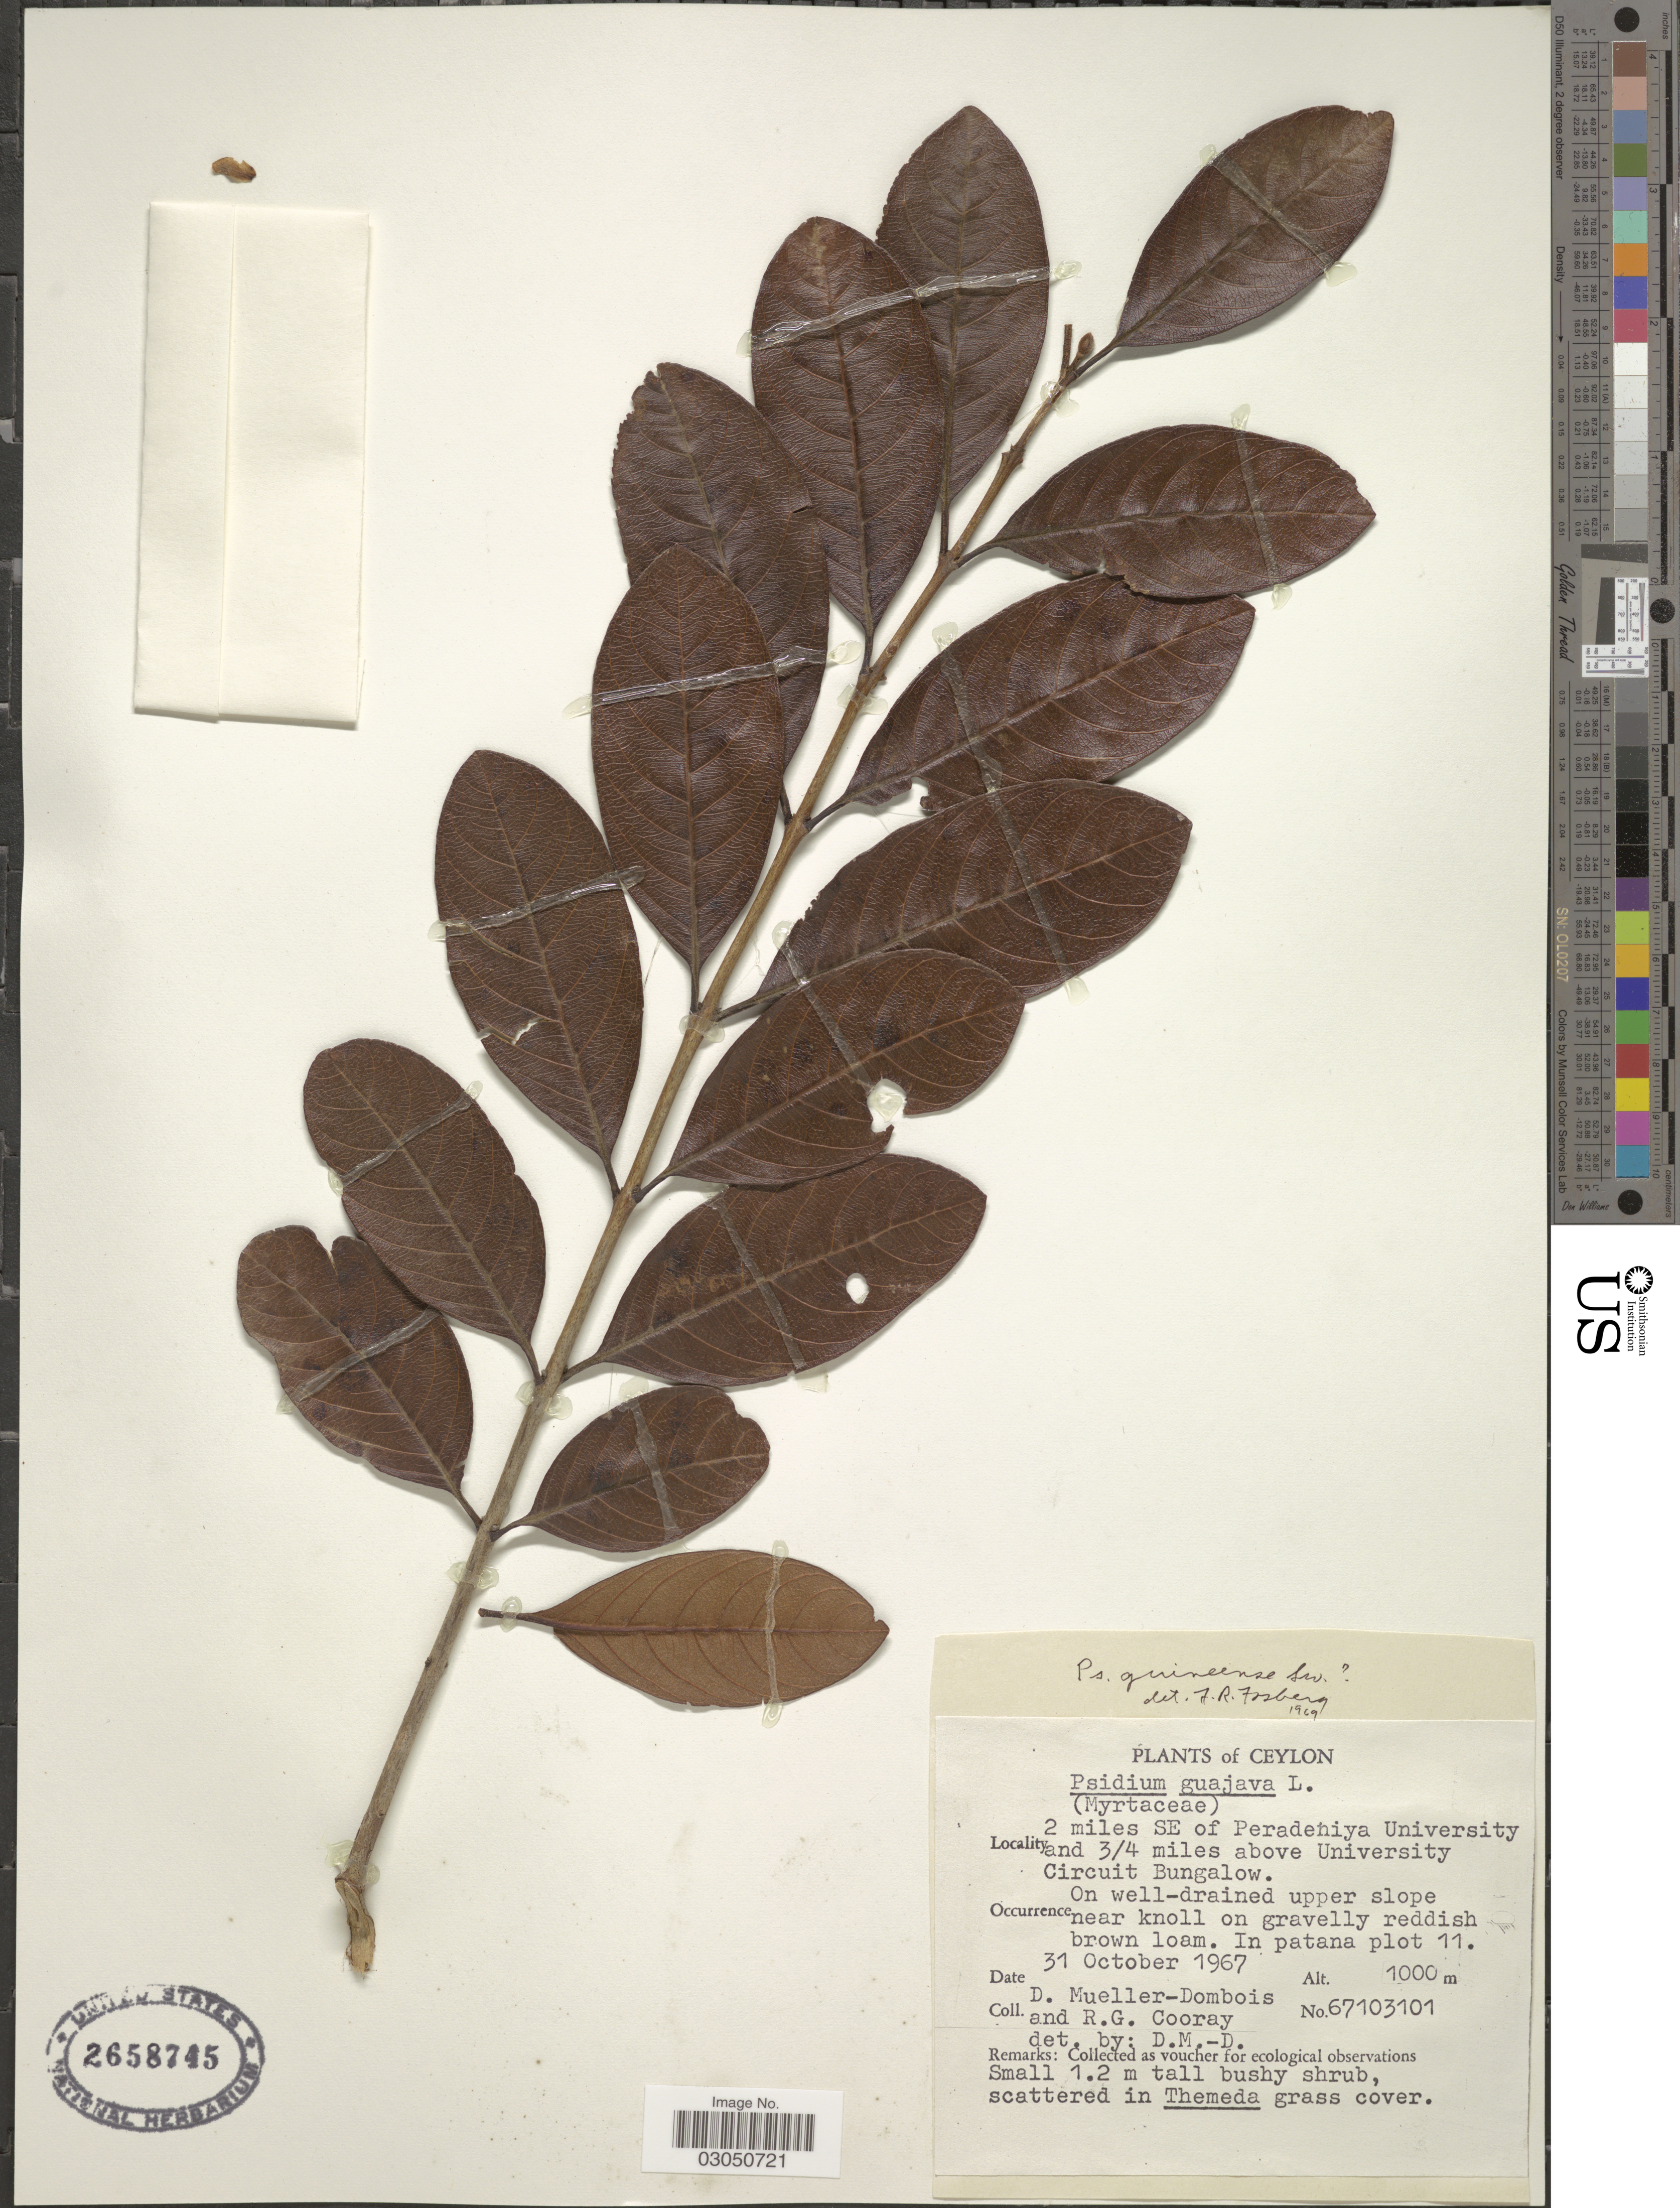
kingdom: Plantae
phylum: Tracheophyta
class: Magnoliopsida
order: Myrtales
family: Myrtaceae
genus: Psidium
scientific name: Psidium guineense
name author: Sw.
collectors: D. Mueller-Dombois & R. Cooray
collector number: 67103101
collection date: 1967-10-31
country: Sri Lanka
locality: Ceylon, 2 miles SE of Peradeniya University and 3/4 miles above University Circuit Bungalow.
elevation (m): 1000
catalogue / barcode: US 2658745